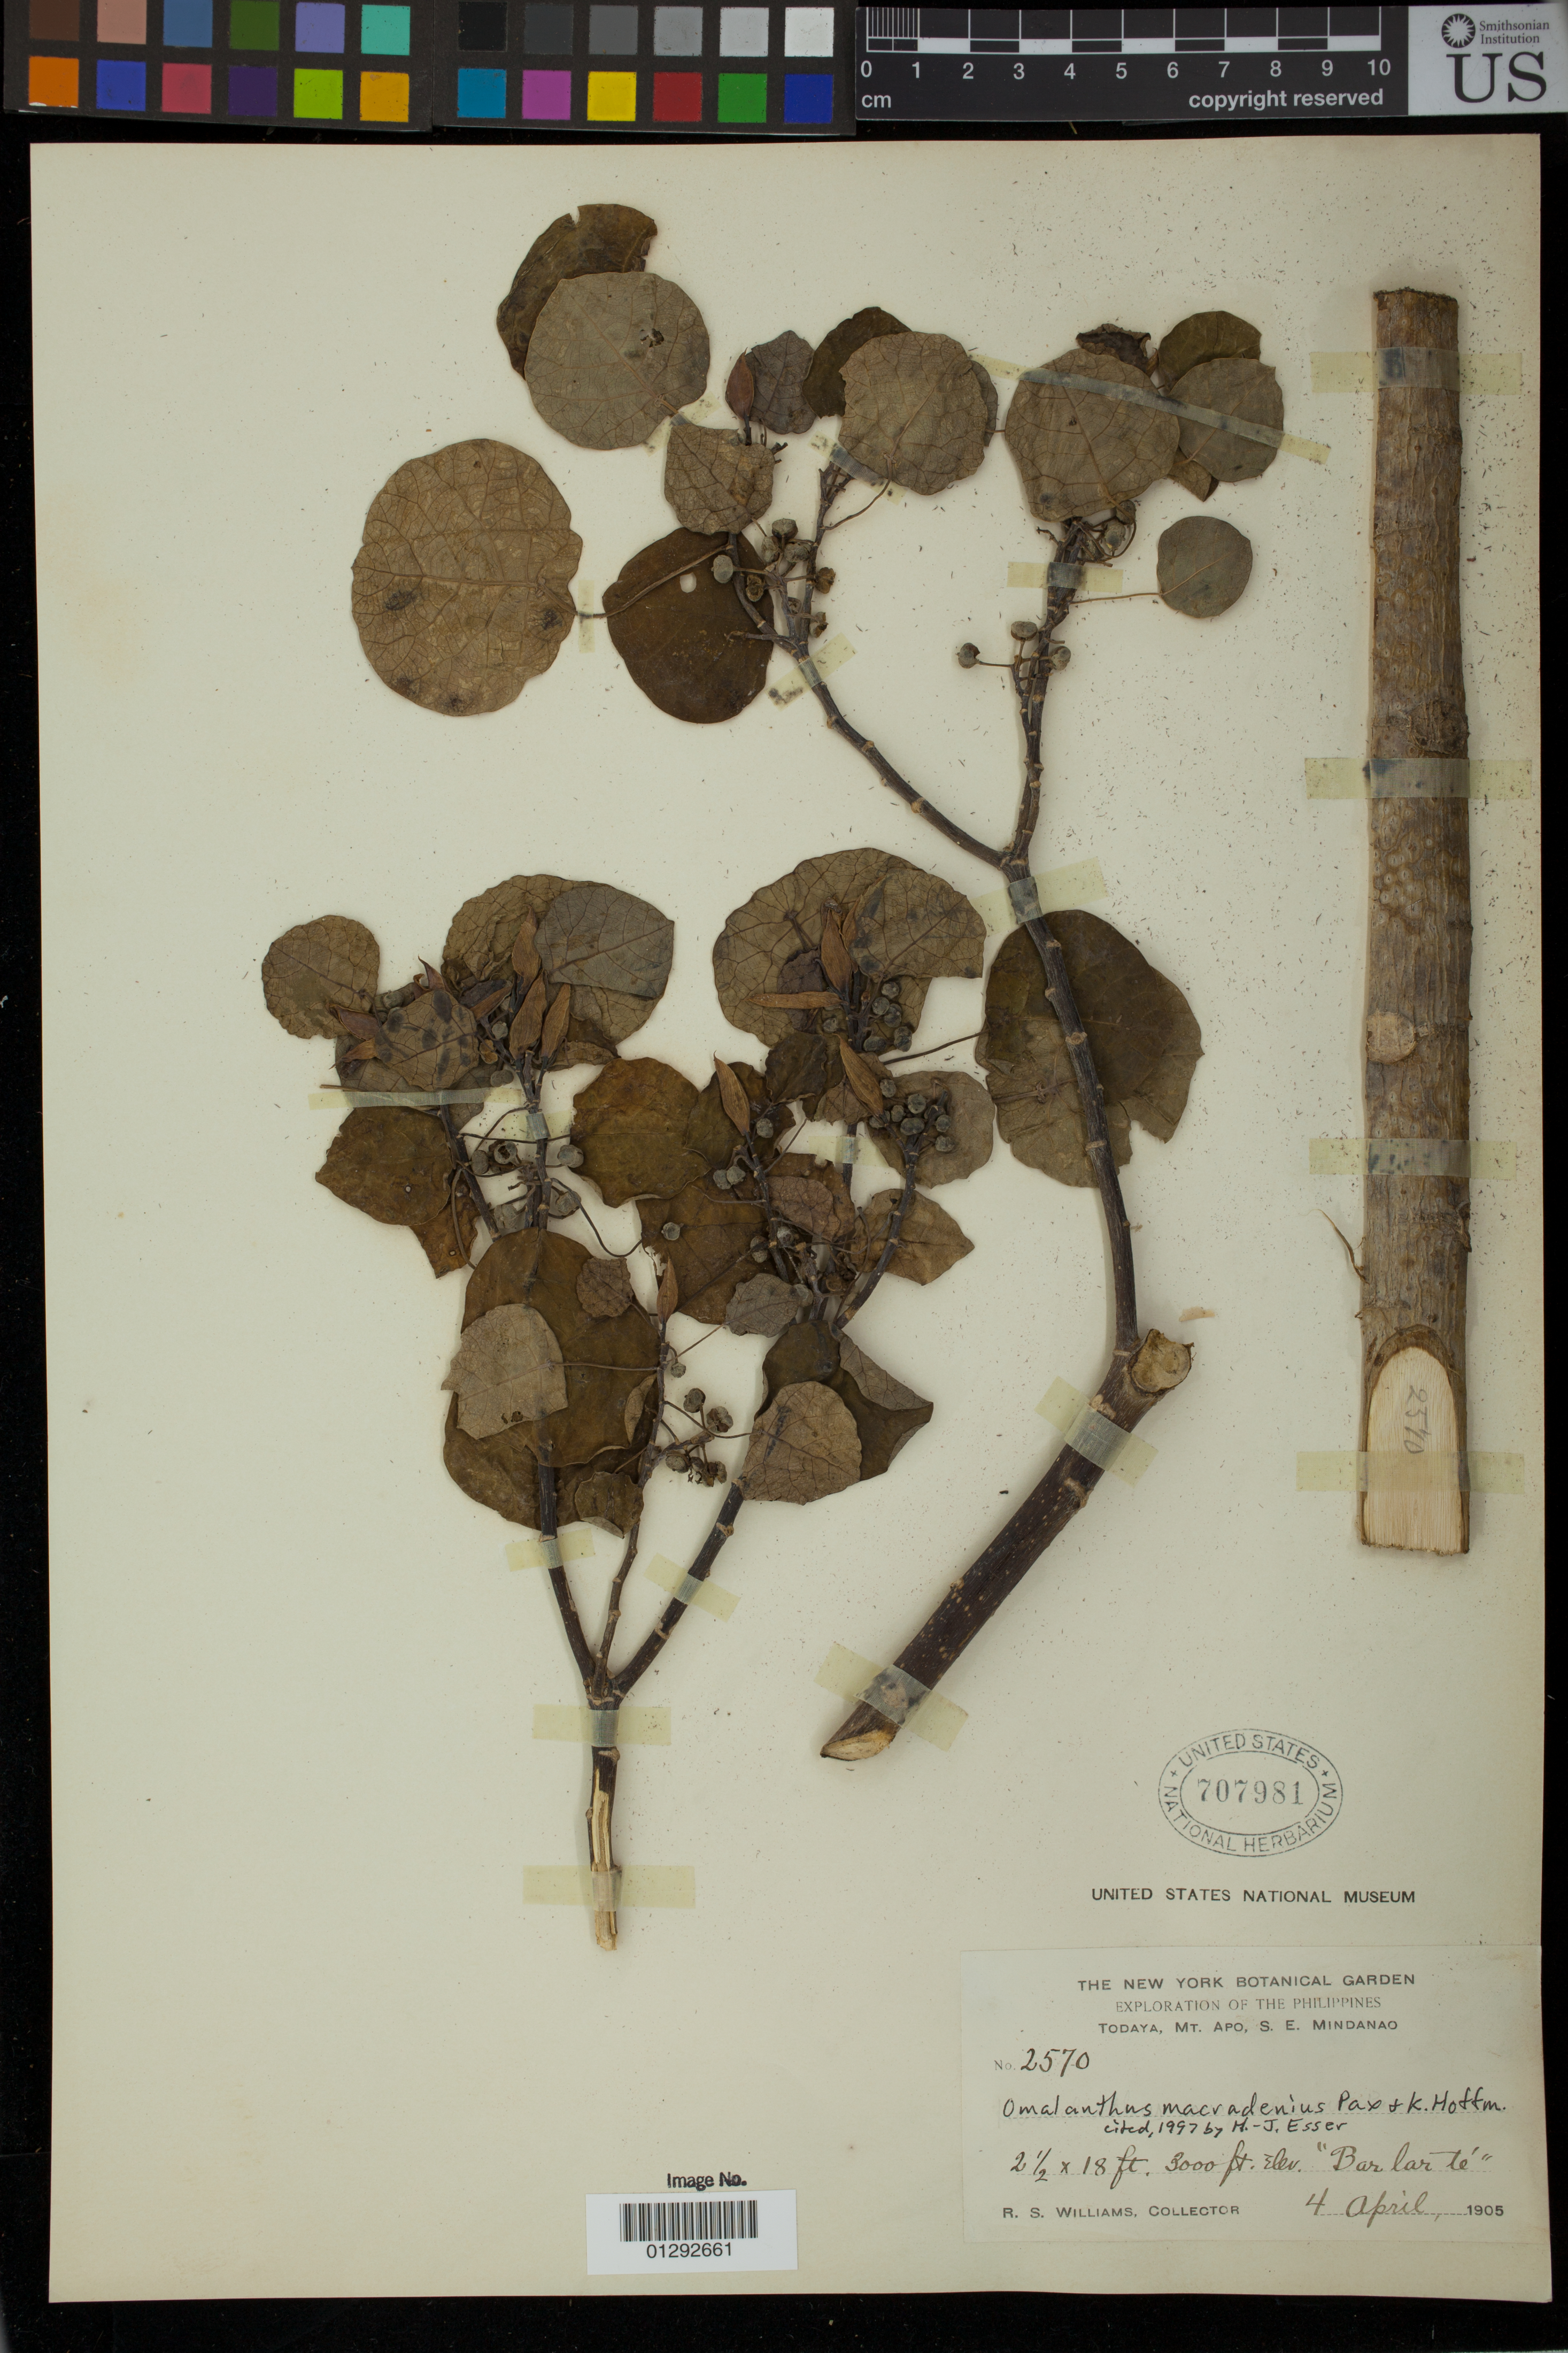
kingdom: Plantae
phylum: Tracheophyta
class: Magnoliopsida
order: Malpighiales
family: Euphorbiaceae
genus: Homalanthus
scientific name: Homalanthus macradenius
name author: Pax & K. Hoffm. in Engl.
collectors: R. S. Williams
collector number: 2570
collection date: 1905-04-04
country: Philippines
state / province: Davao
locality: Todaya, Mt. Apo, S.E. Mindanao.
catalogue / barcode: US 707981